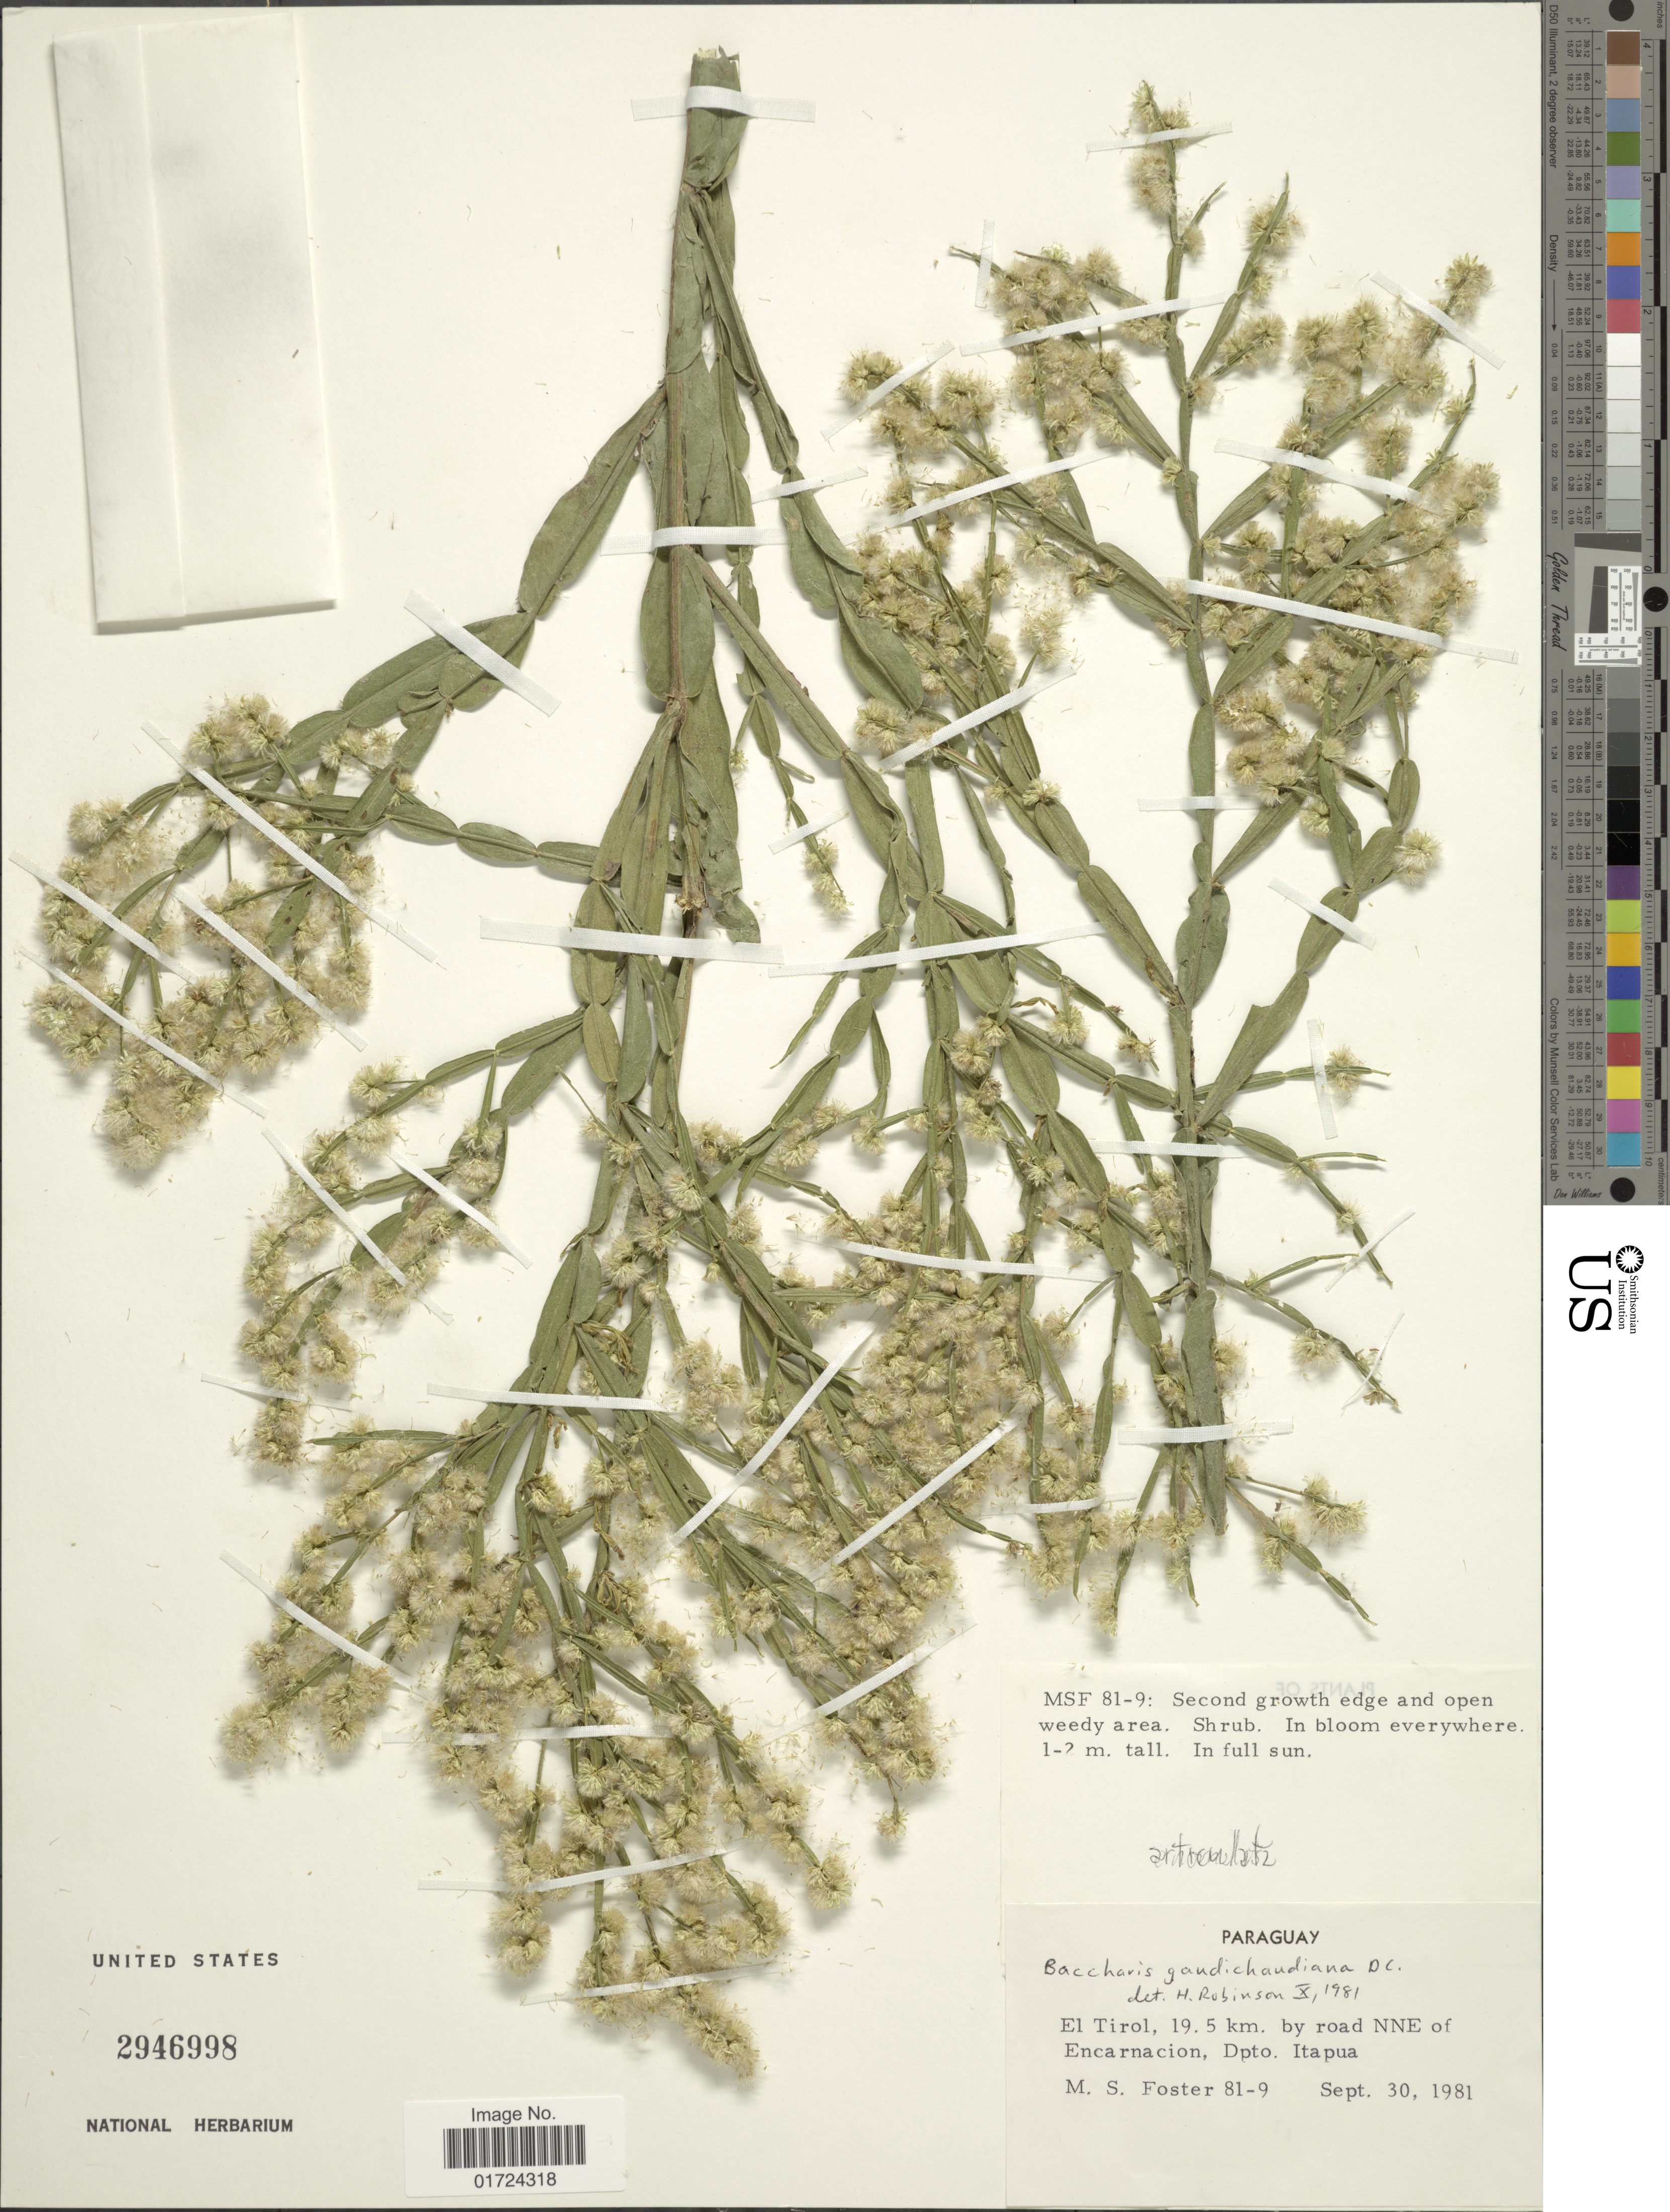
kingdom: Plantae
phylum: Tracheophyta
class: Magnoliopsida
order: Asterales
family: Asteraceae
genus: Baccharis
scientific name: Baccharis articulata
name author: (Lam.) Pers.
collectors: M. Foster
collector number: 81-9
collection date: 1981-09-30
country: Paraguay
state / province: Itapua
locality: El Tirol. 19.5 km. by road NNE of Encarnacion. Dpto. Itapua.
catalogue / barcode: US 2946998